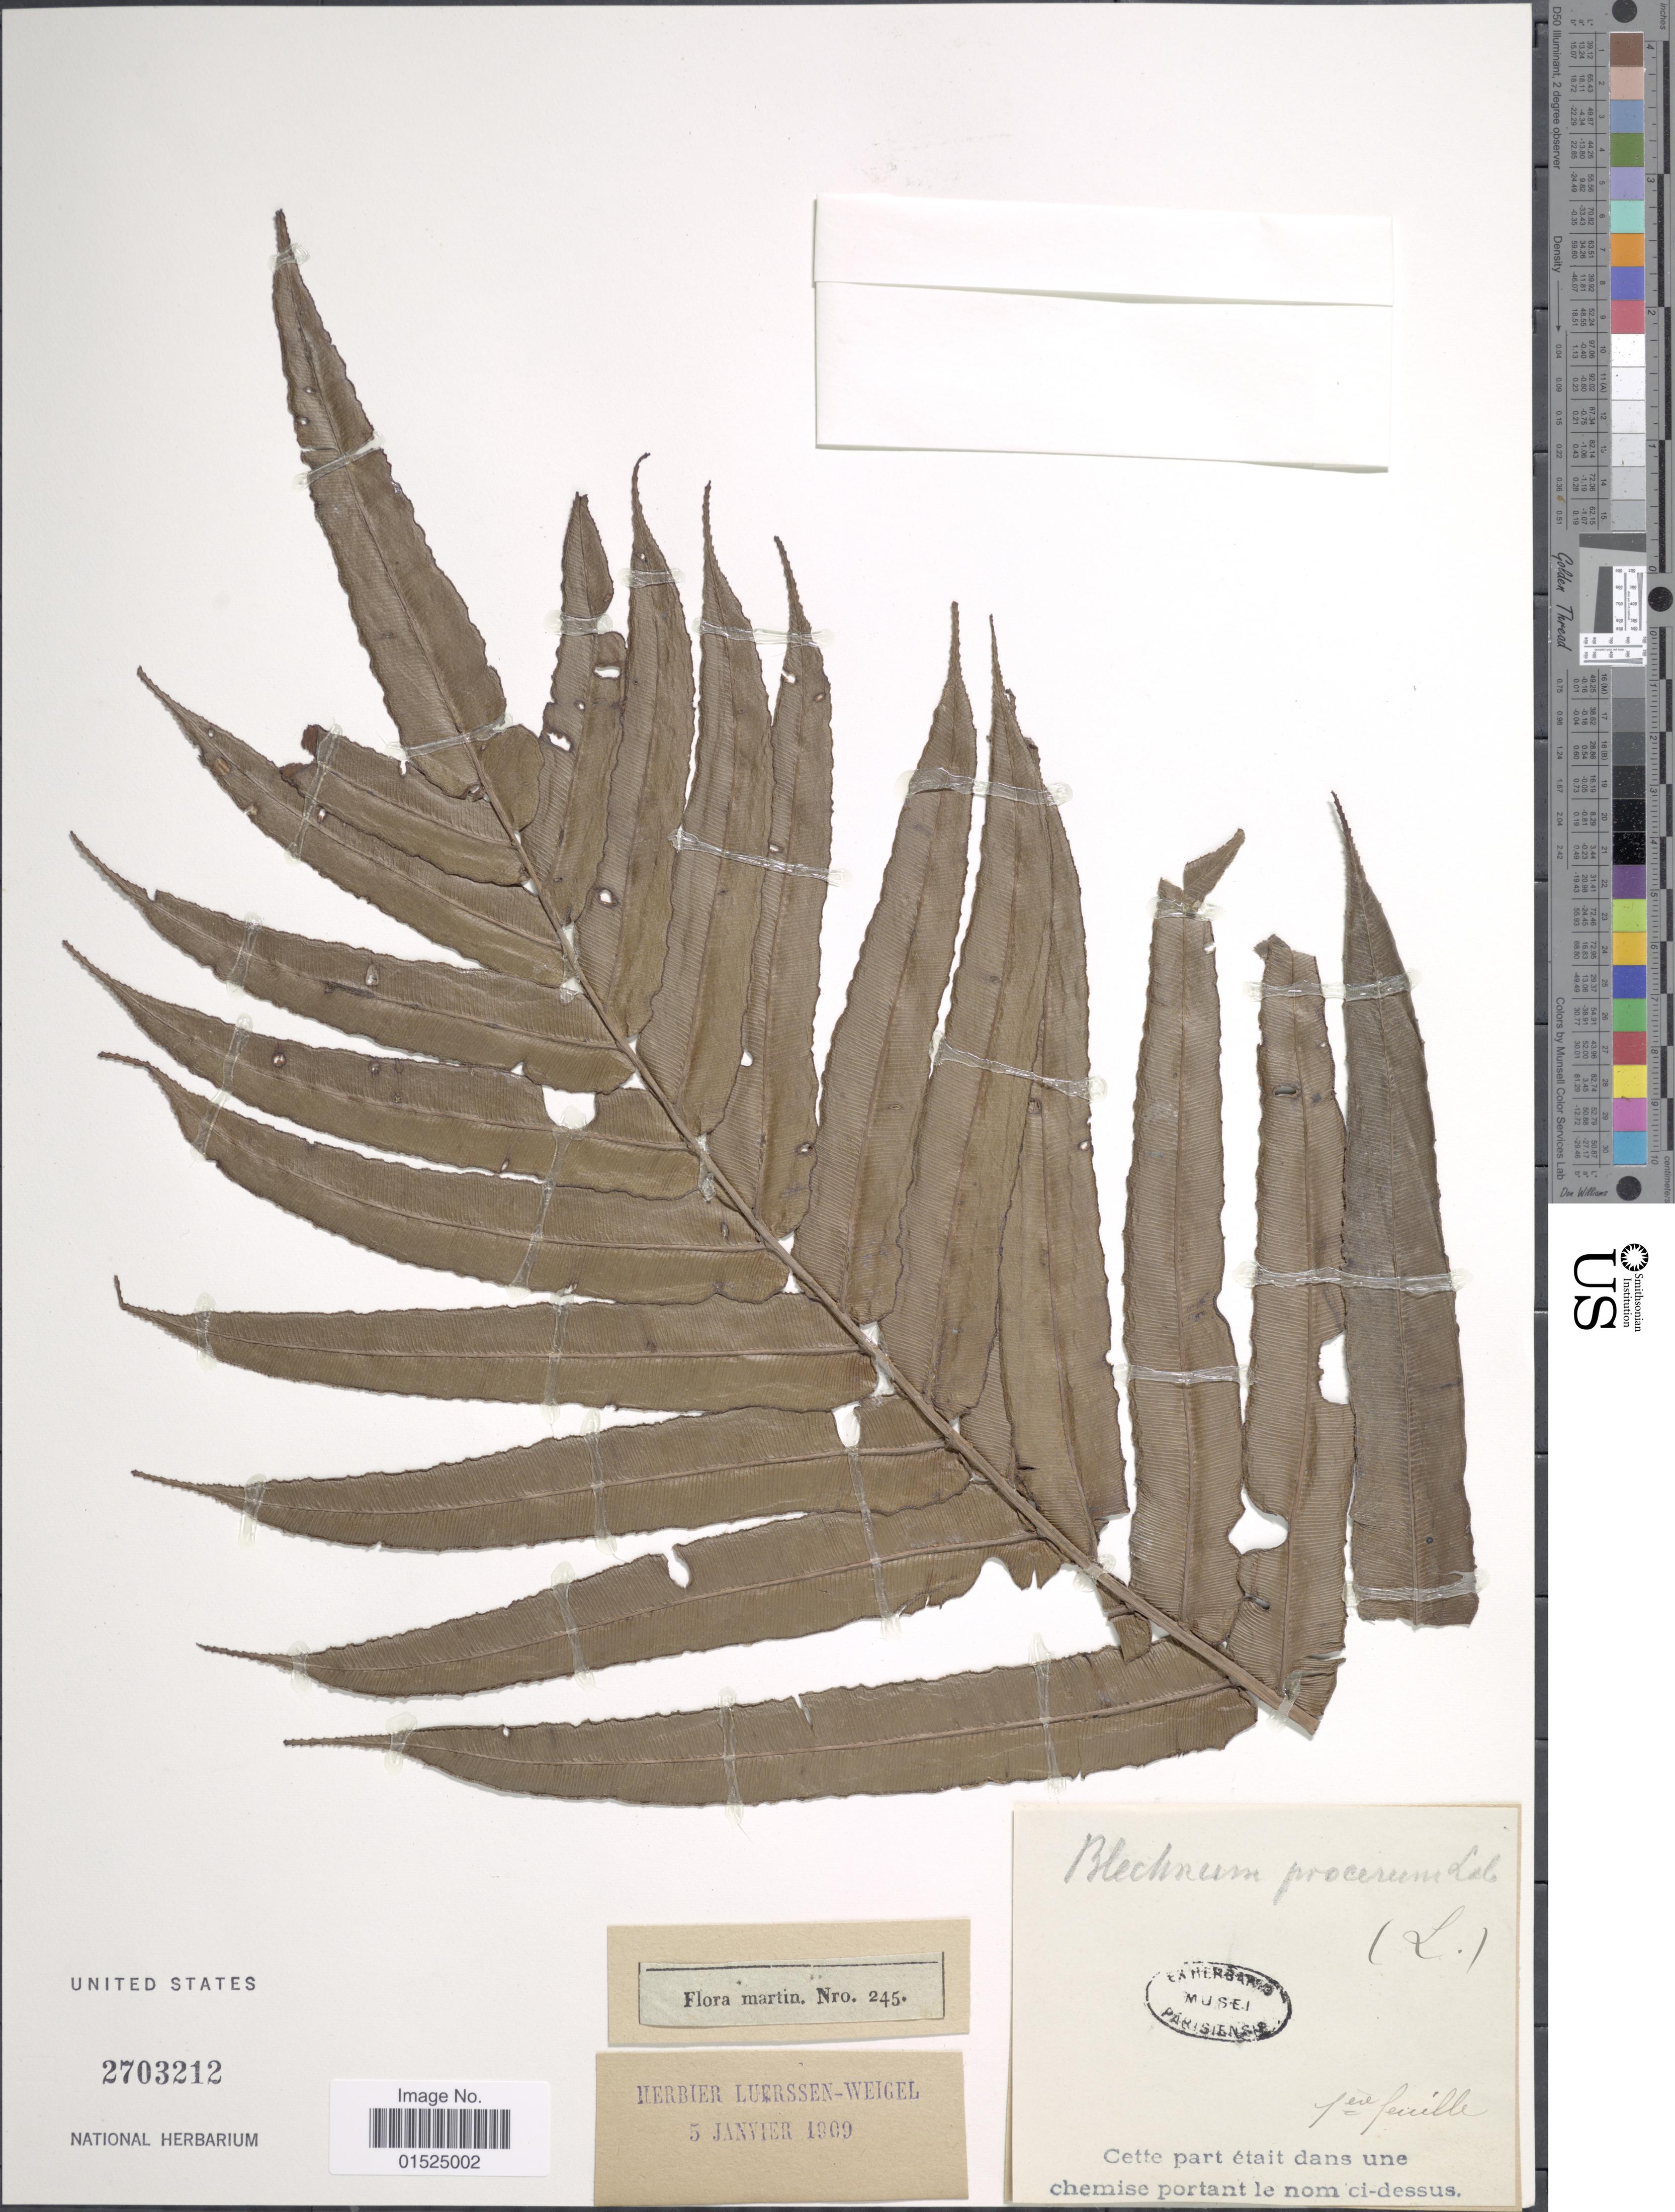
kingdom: Plantae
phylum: Tracheophyta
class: Polypodiopsida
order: Polypodiales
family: Blechnaceae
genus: Blechnum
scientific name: Blechnum ryanii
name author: Hieron.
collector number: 245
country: Martinique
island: Martinique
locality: Cette oart etait dans une chemise portant le nom ci- dessus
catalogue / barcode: US 2703212